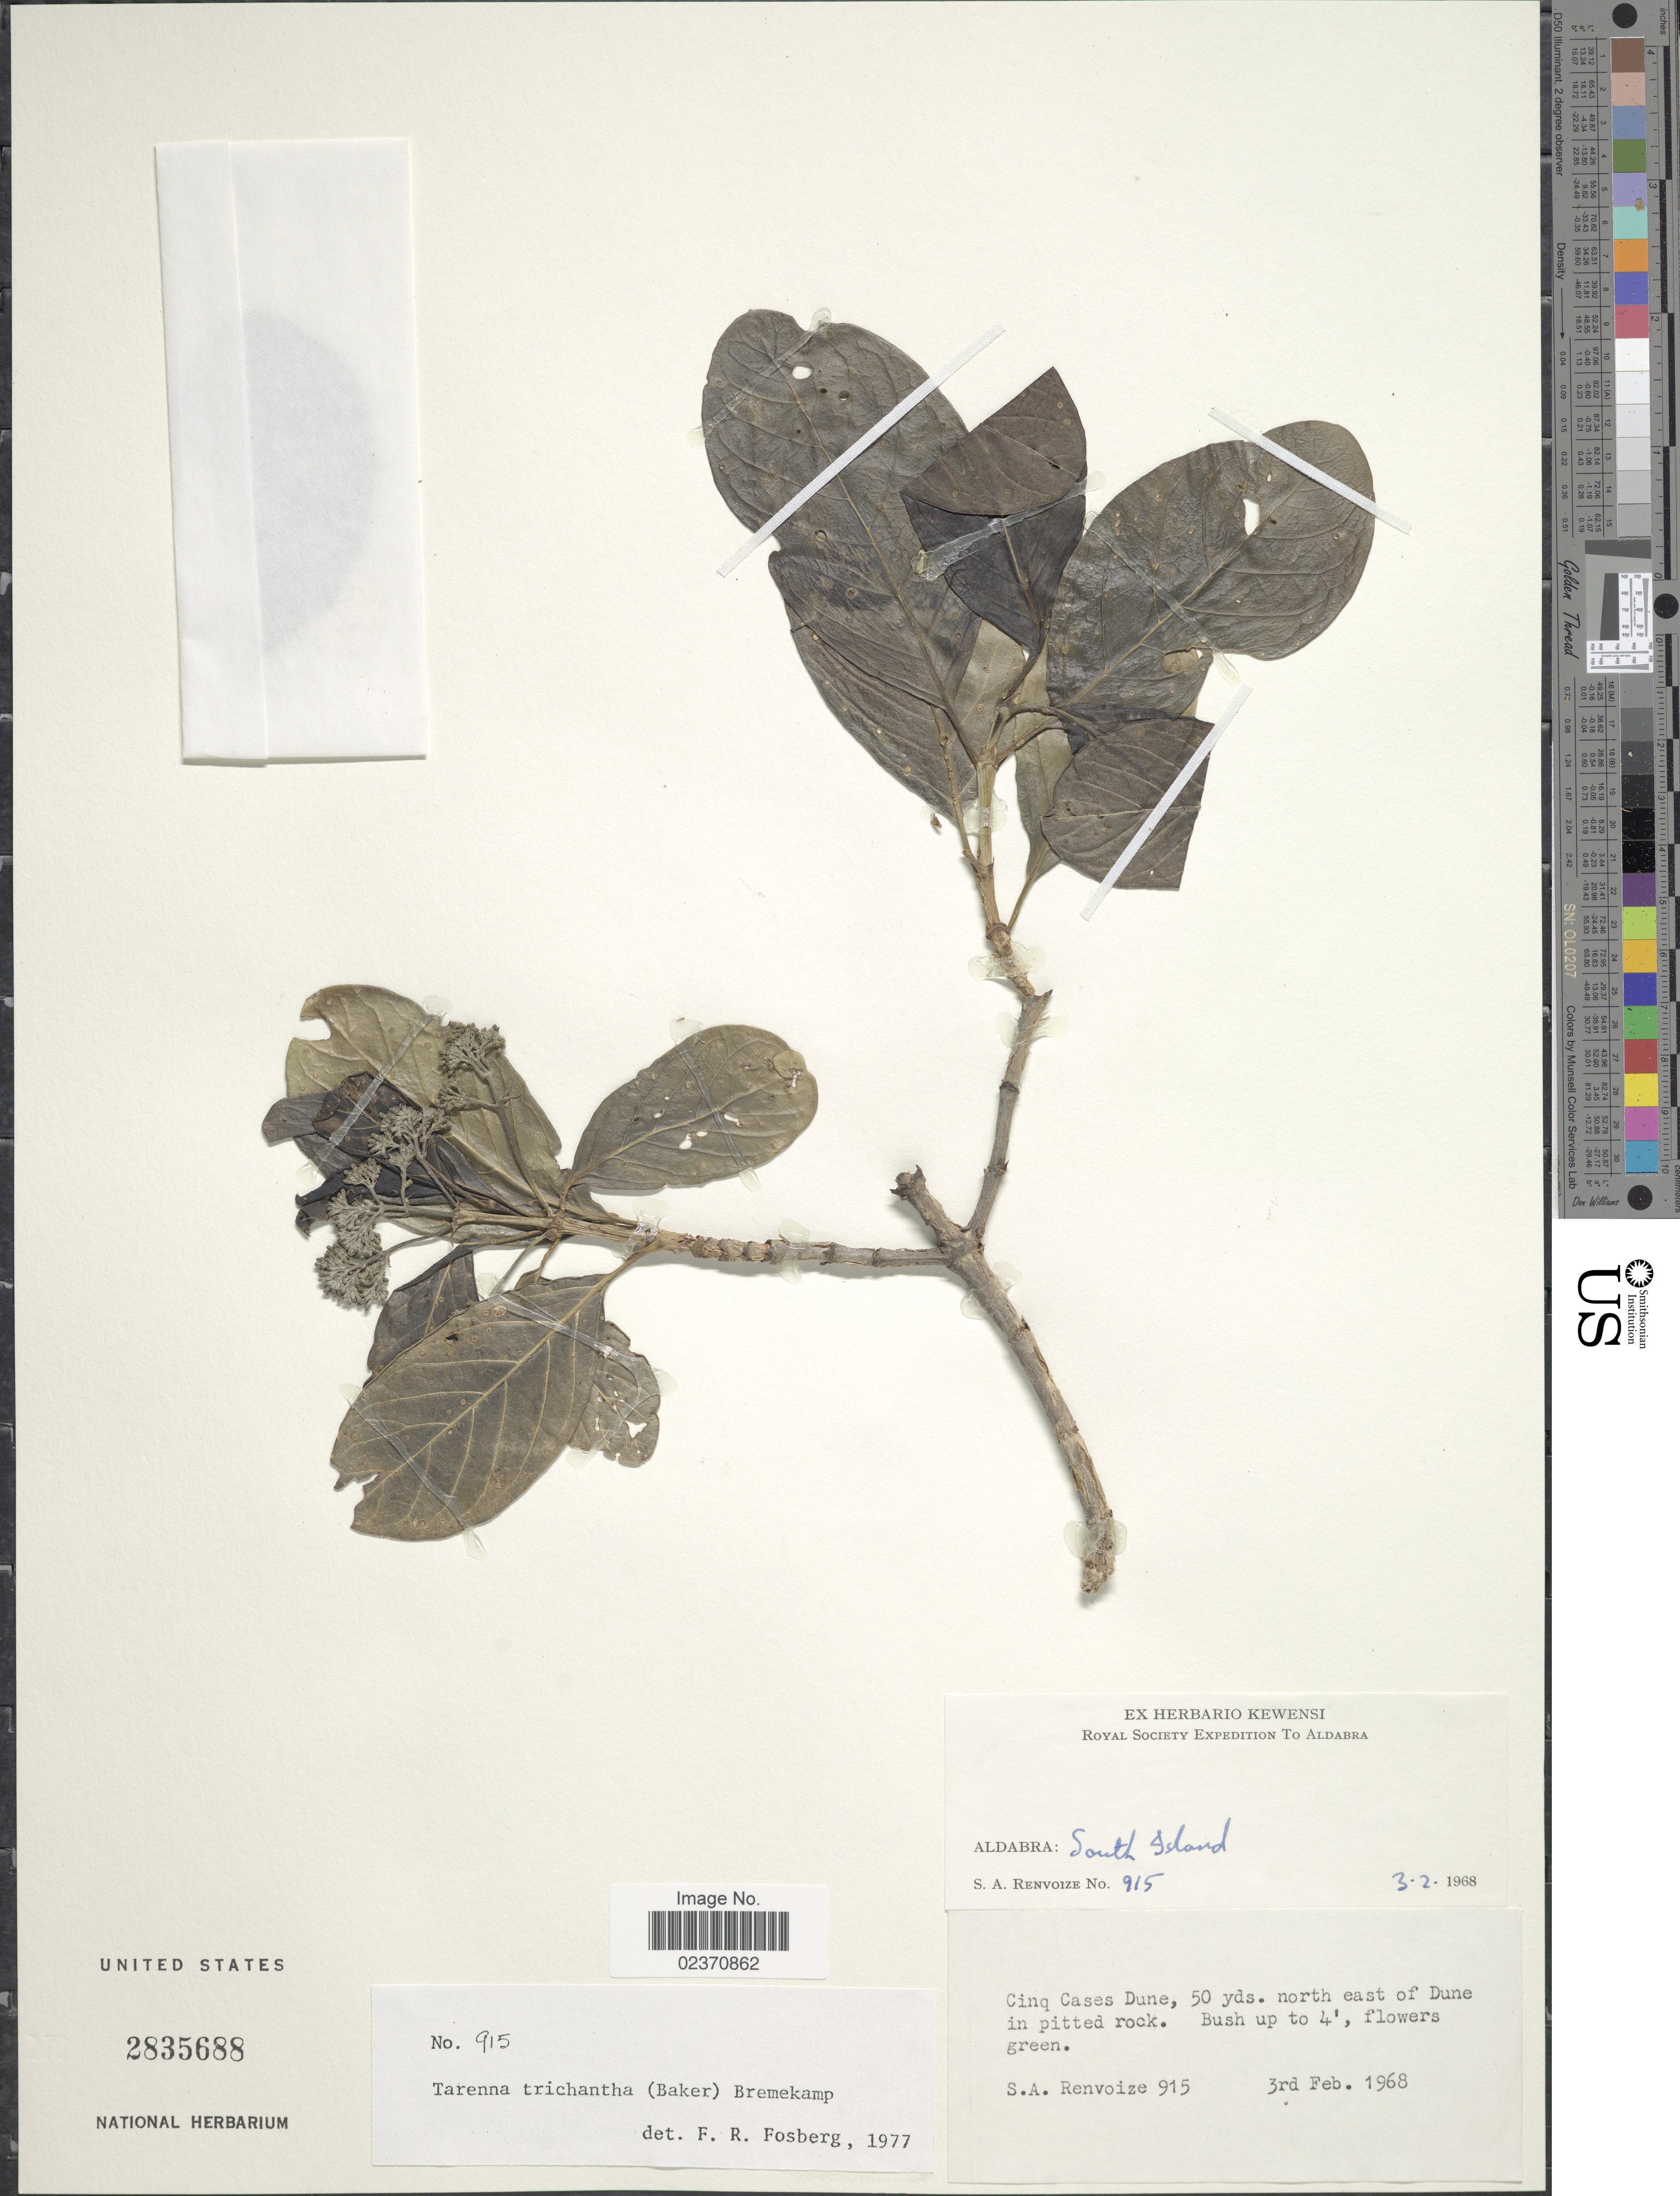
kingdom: Plantae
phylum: Tracheophyta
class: Magnoliopsida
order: Gentianales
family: Rubiaceae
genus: Paracephaelis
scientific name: Paracephaelis trichantha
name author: (Baker) De Block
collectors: S. A. Renvoize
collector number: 915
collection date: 1968-02-03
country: Seychelles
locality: Aldabra: South Island, Cinq Cases Dune, 50 yds. north east of Dune in pitted rock.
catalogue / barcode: US 2835688